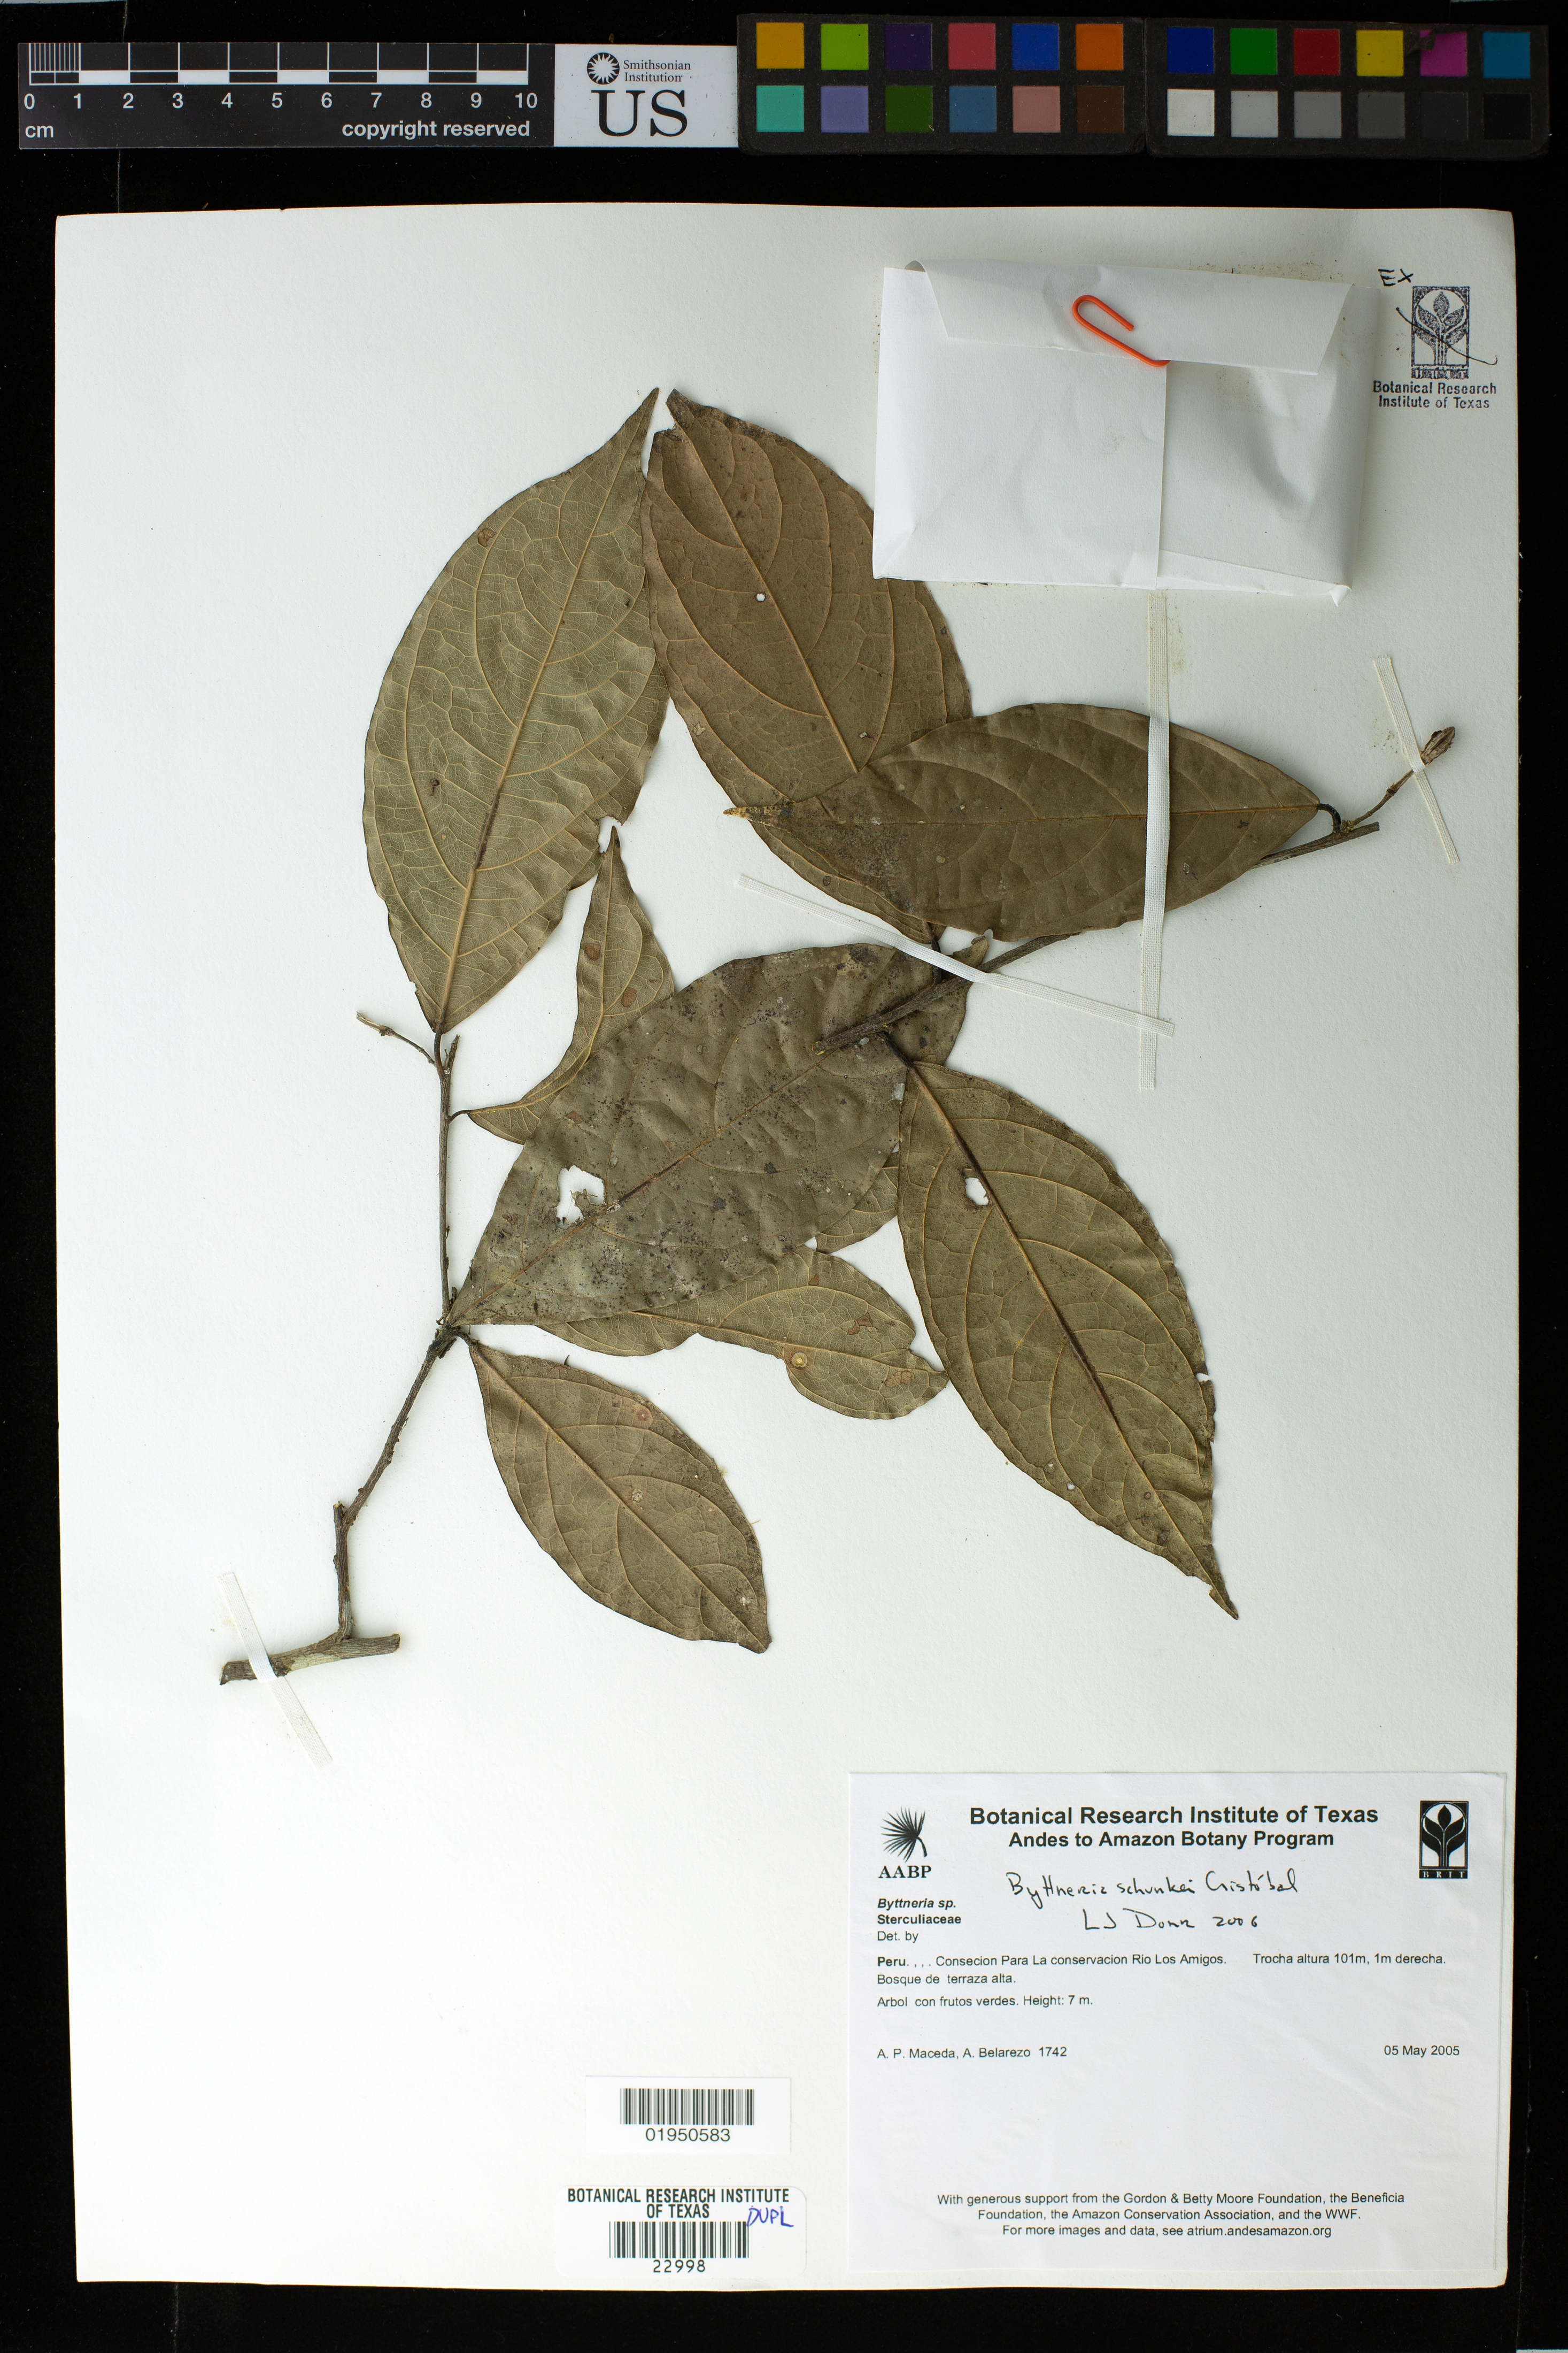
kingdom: Plantae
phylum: Tracheophyta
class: Magnoliopsida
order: Malvales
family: Malvaceae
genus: Byttneria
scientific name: Byttneria schunkei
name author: Cristóbal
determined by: Dorr, L. J., (BOT), Smithsonian Institution - National Museum of Natural History (UNITED STATES)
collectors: A. Maceda & A. Belarezo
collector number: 1742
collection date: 2005-05-05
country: Peru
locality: Consecion Para La conservacion Rio Los Amigos.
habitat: bosque de terraza alta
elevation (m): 101